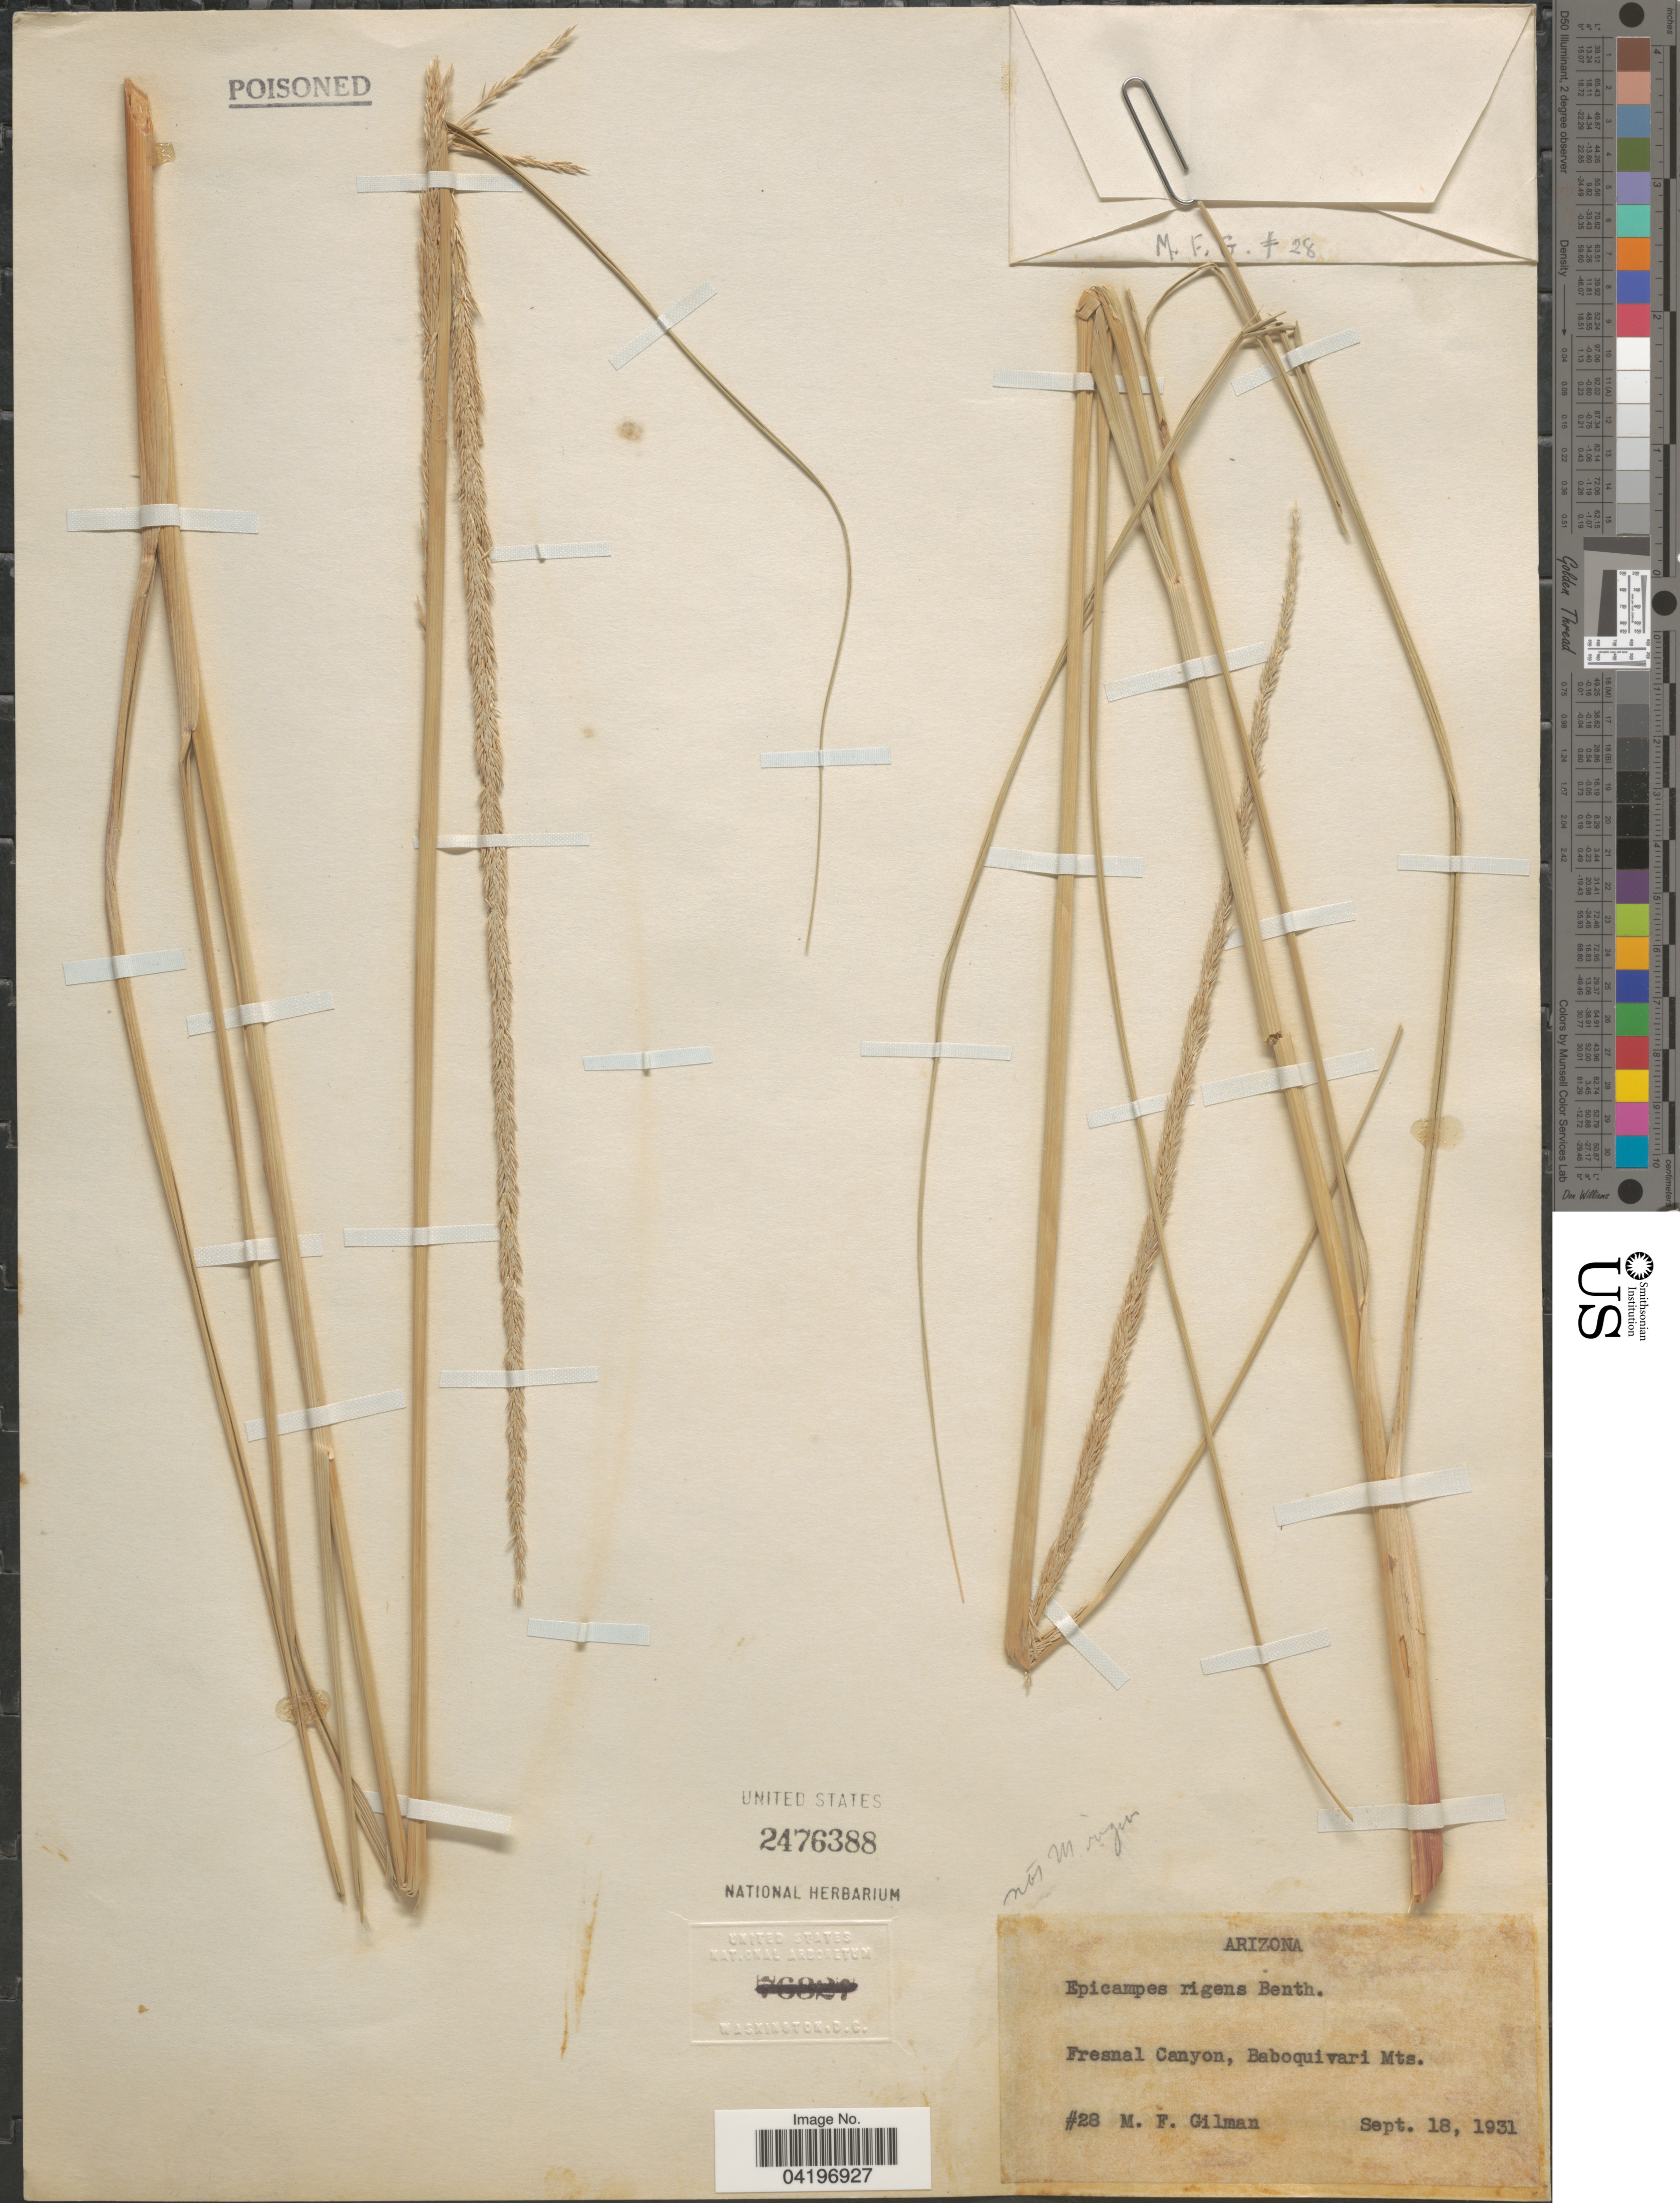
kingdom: Plantae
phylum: Tracheophyta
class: Liliopsida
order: Poales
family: Poaceae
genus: Muhlenbergia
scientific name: Muhlenbergia rigens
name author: (Benth.) Hitchc.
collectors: M. F. Gilman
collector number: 28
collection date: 1931-09-18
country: United States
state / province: Arizona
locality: Fresnal Canyon, Baboquivari Mts.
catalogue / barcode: US 2476388